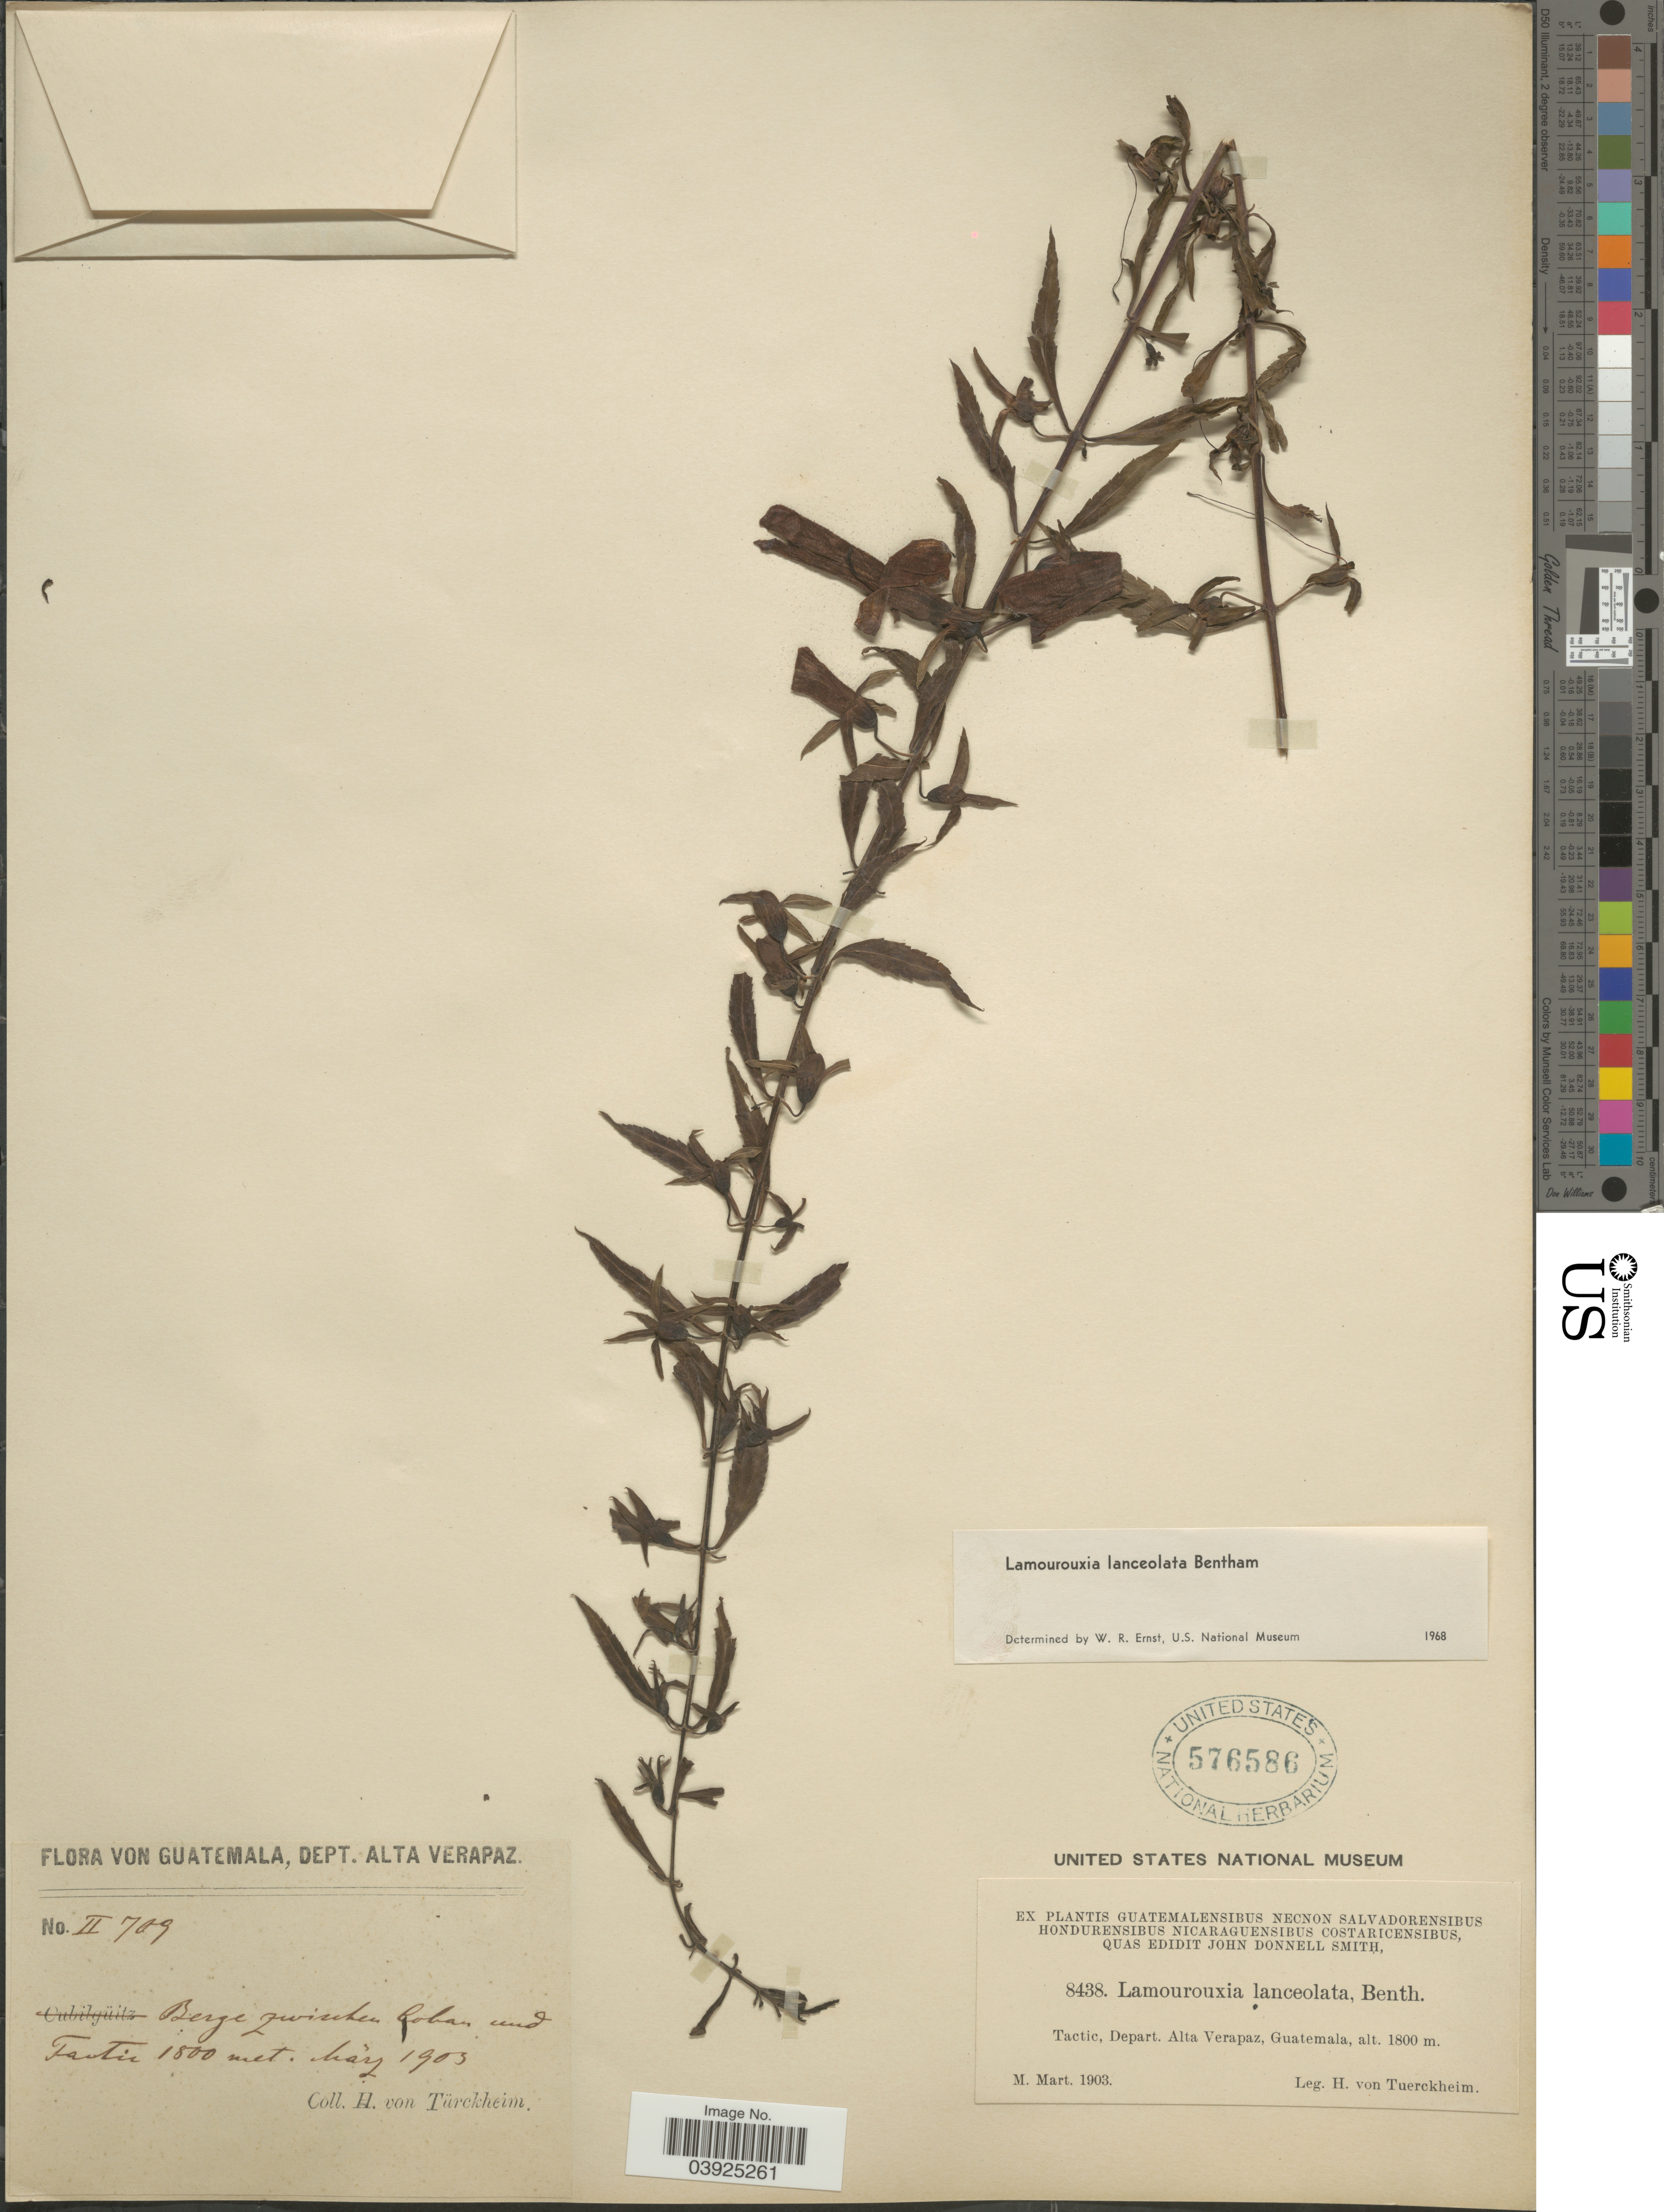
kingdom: Plantae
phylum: Tracheophyta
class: Magnoliopsida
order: Lamiales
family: Orobanchaceae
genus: Lamourouxia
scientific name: Lamourouxia lanceolata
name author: Benth.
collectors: H. von Türckheim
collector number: II709/8438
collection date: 1903-03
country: Guatemala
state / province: Alta Verapaz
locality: Depart. Alta Verapaz. Berge Zwischen Coban und Tactic.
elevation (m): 1800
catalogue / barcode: US 576586